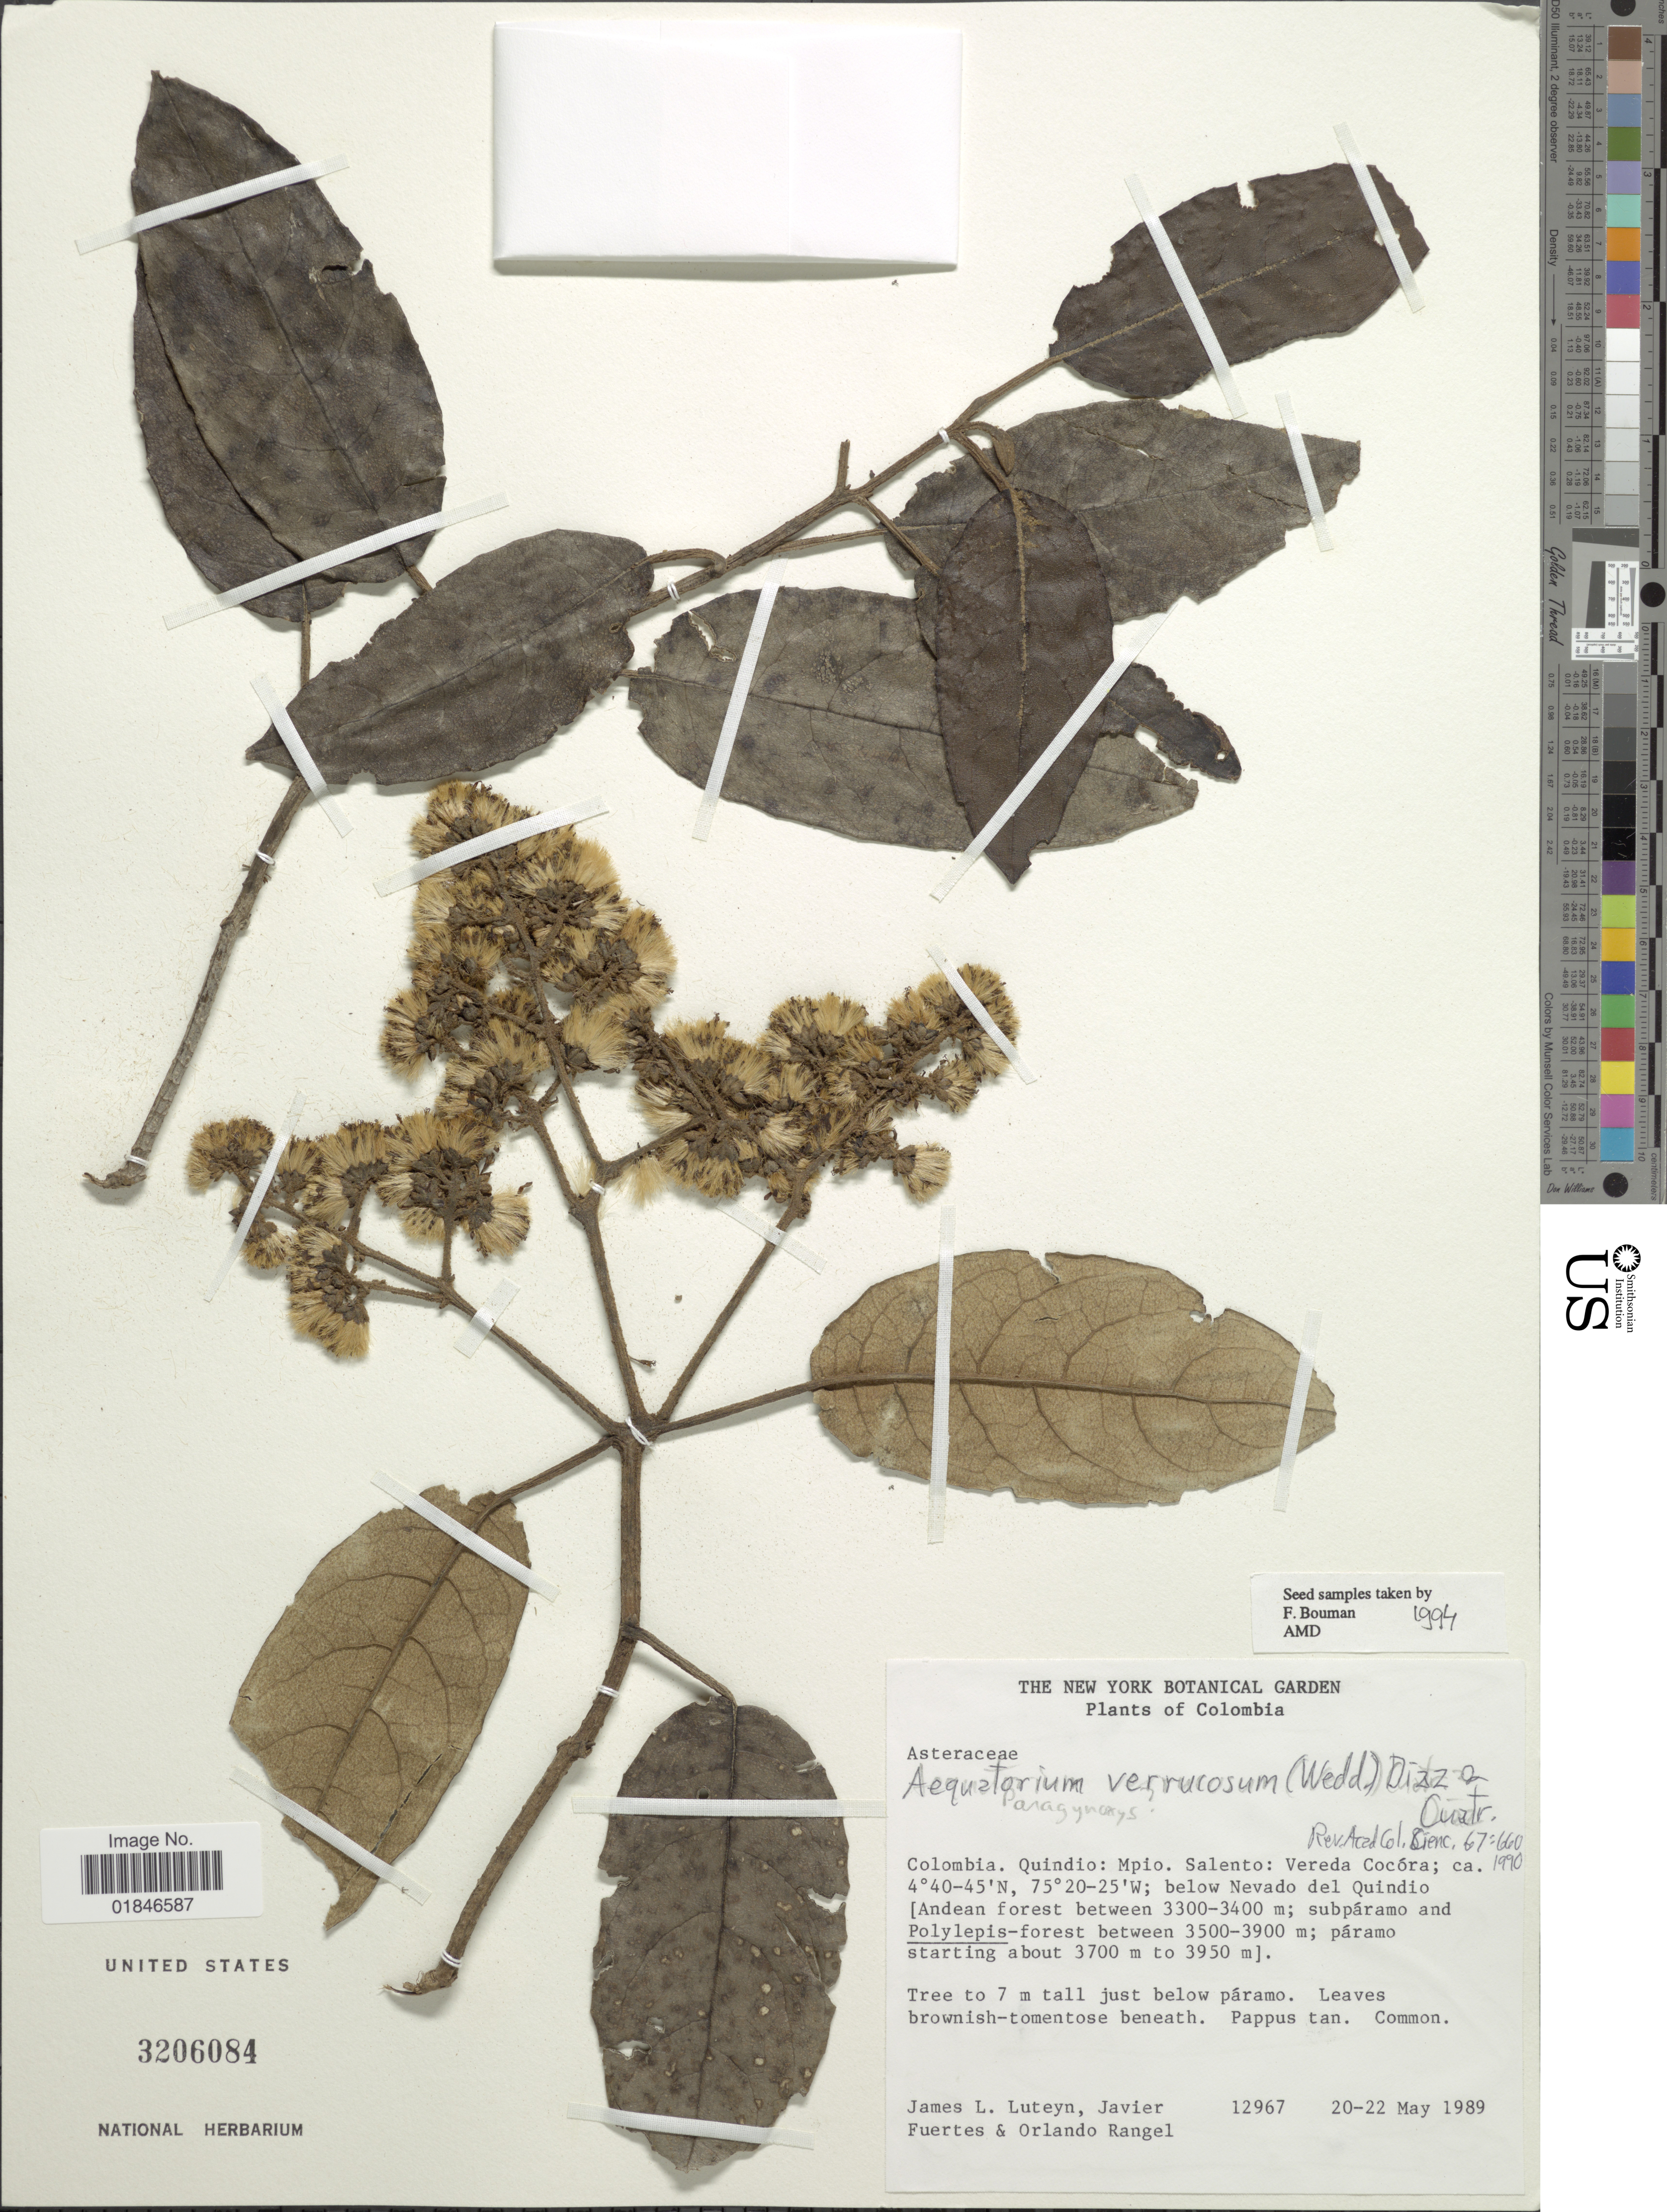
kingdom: Plantae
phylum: Tracheophyta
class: Magnoliopsida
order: Asterales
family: Asteraceae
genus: Aequatorium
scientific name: Aequatorium verrucosum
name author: (Wedd.) S. Díaz & Cuatrec.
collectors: J. L. Luteyn, J. Fuertes & O. Rangel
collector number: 12967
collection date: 1989-05-20/1989-05-22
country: Colombia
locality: Colombia. Quindio: Mpio. Salento: Vereda Cocora; below Nevado del Quindio.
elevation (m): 3300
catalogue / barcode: US 3206084